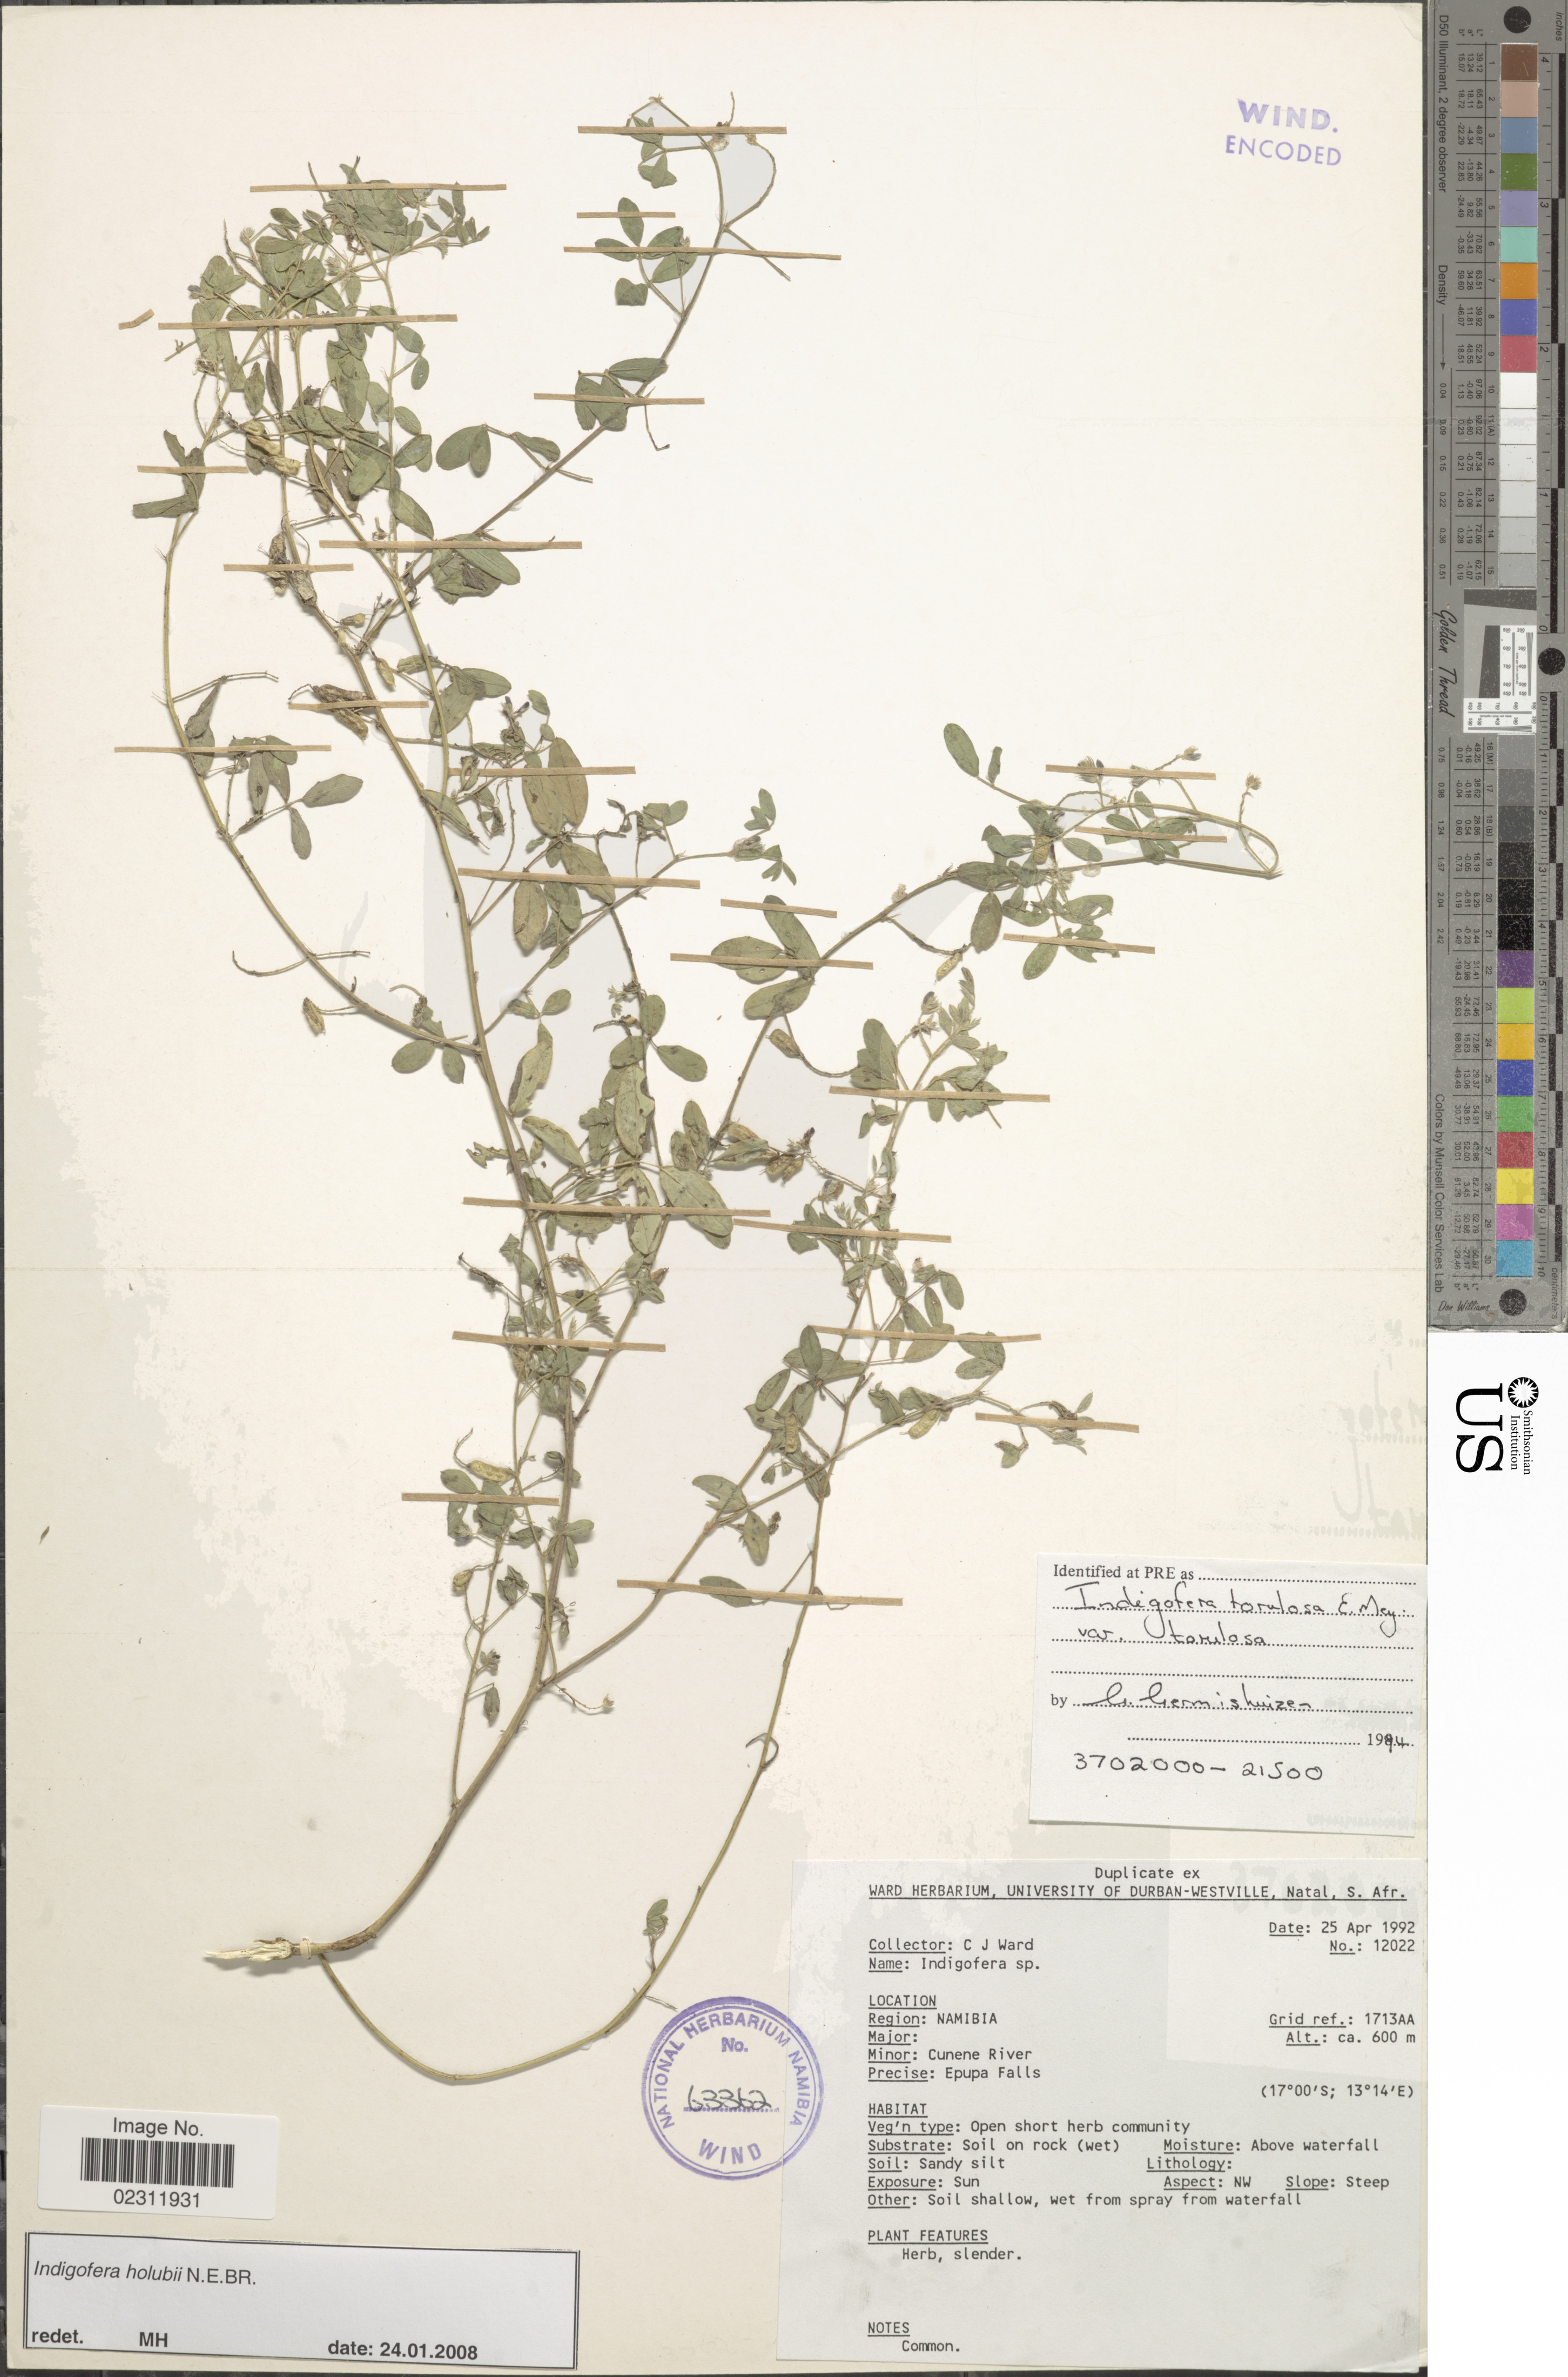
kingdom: Plantae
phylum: Tracheophyta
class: Magnoliopsida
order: Fabales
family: Fabaceae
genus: Indigofera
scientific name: Indigofera holubii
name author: N.E. Br.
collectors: C. J. Ward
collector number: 12022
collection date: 1992-04-25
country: Namibia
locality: Cunene River, Epupa Falls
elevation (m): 600